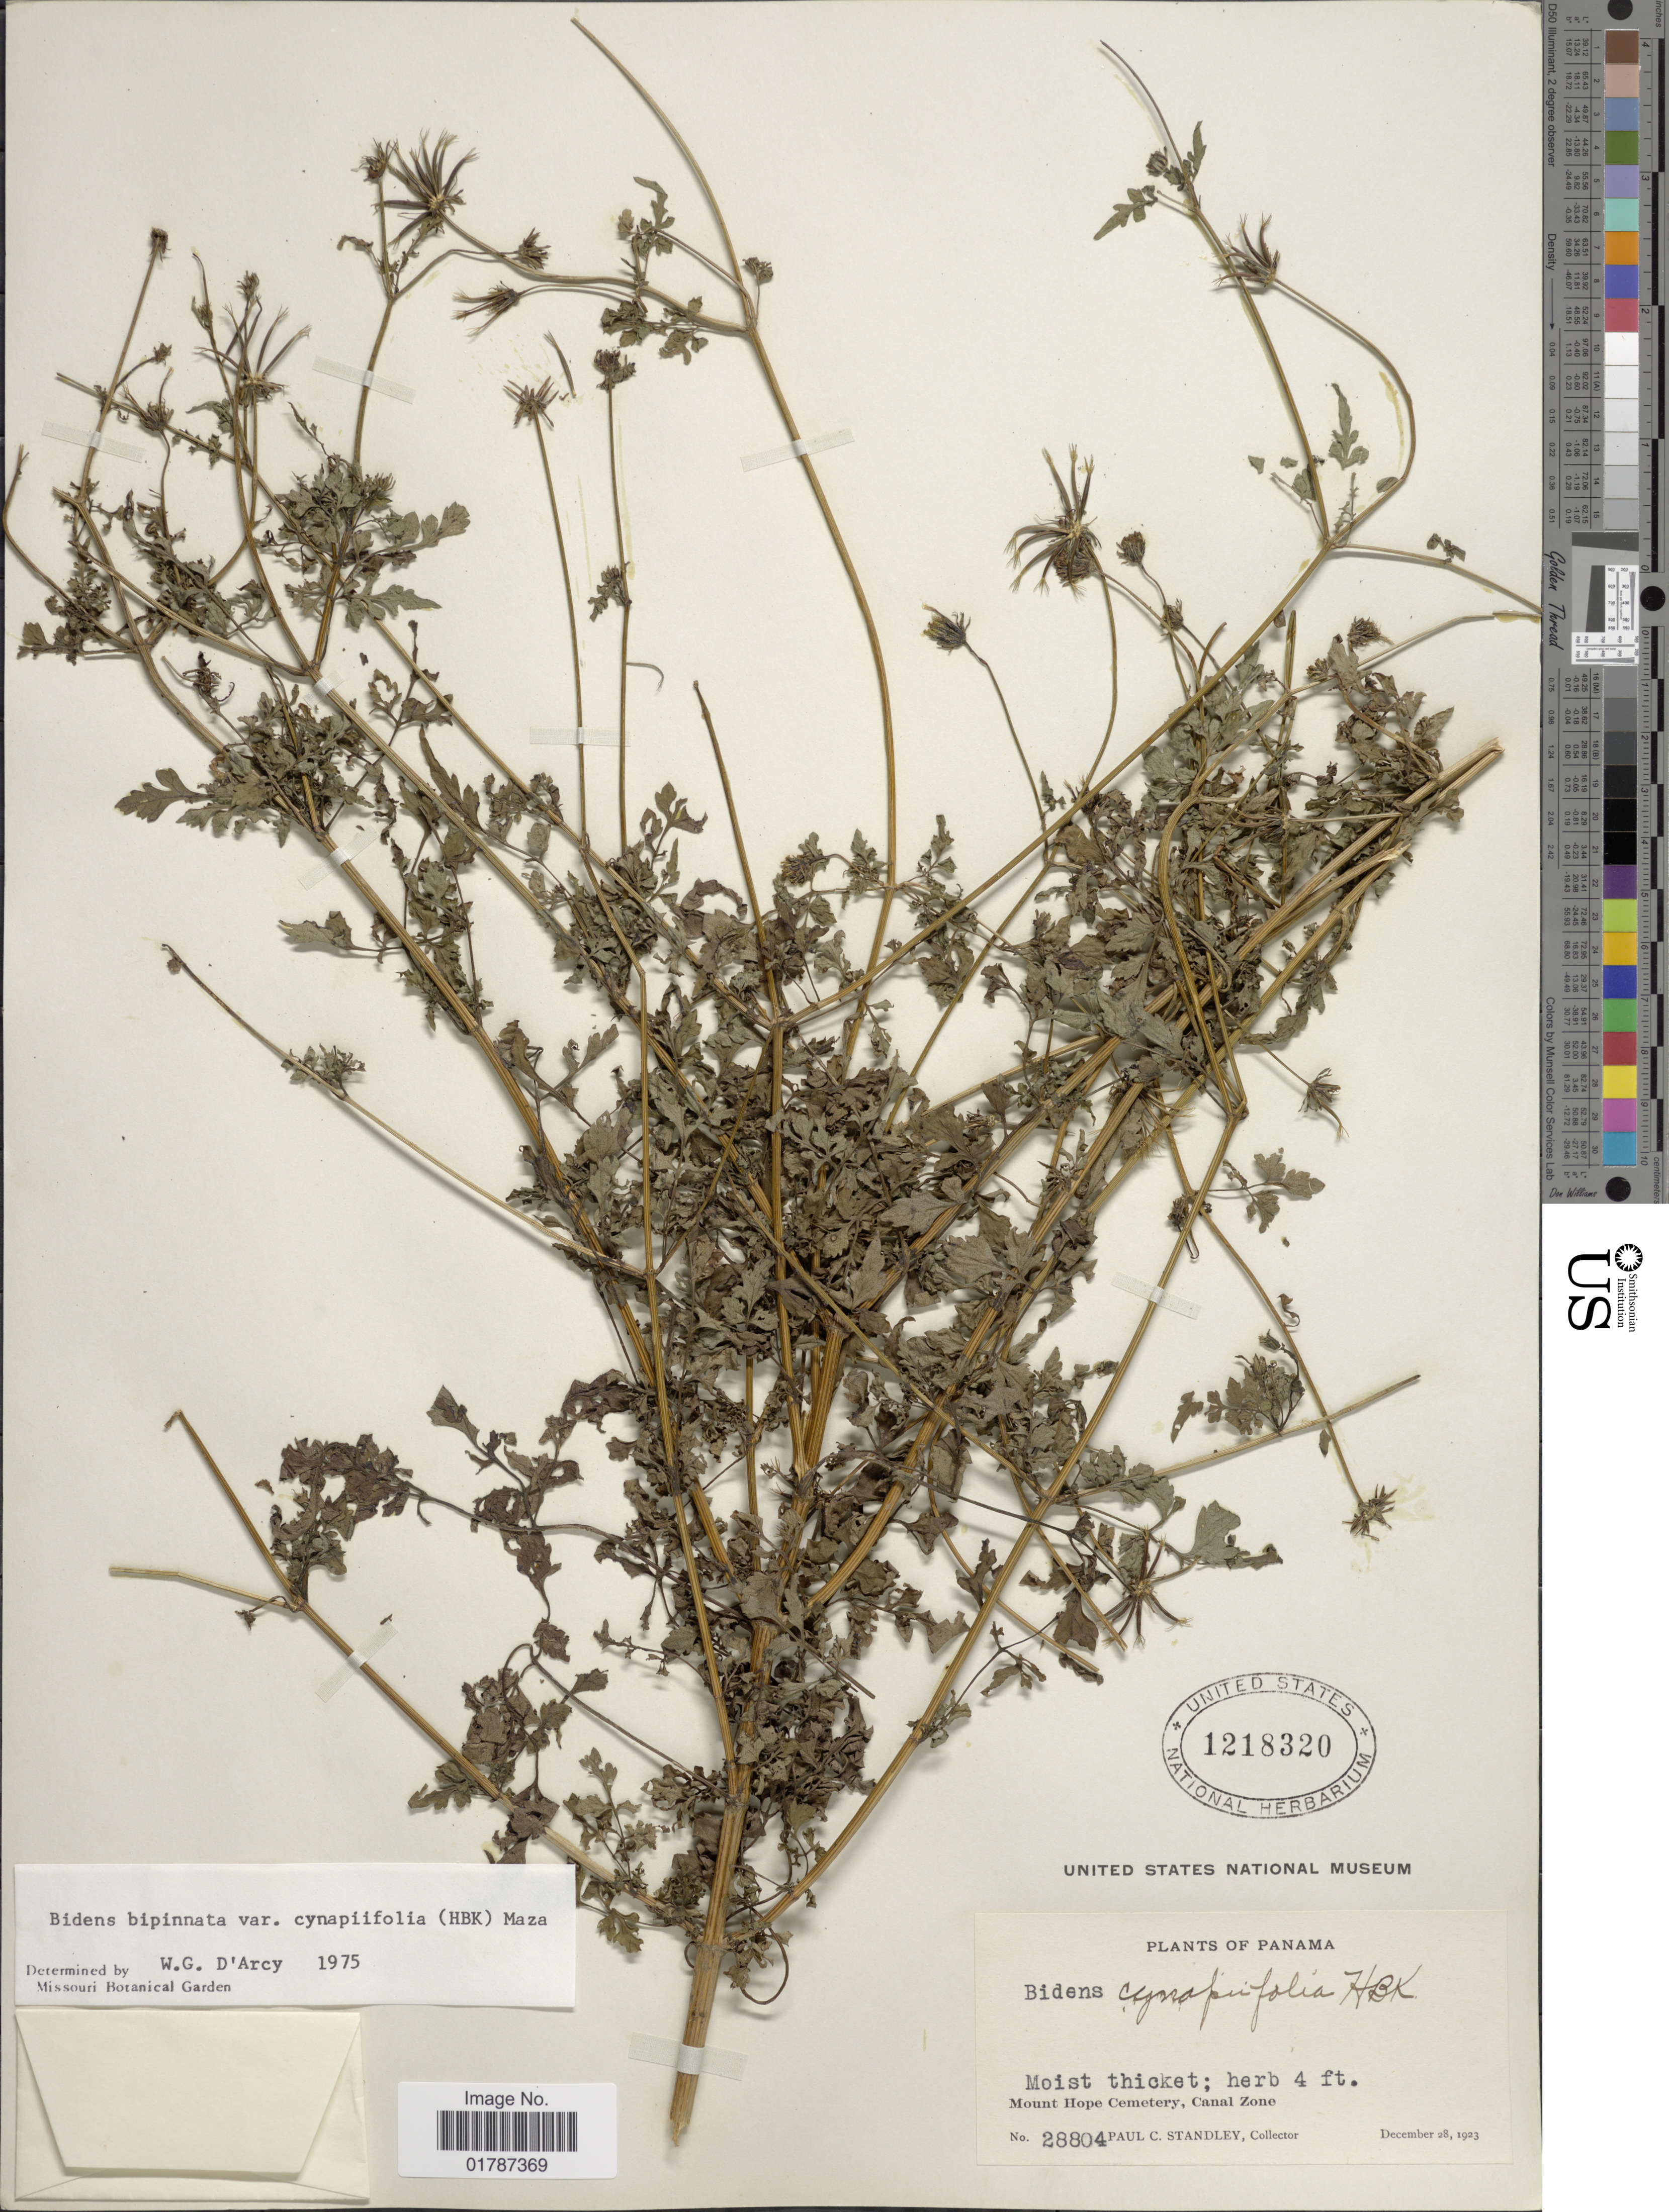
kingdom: Plantae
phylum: Tracheophyta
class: Magnoliopsida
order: Asterales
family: Asteraceae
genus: Bidens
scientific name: Bidens cynapifolia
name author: Kunth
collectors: P. C. Standley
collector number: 28804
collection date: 1923-12-28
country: Panama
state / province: Colón / Panamá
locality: Mount Hope Cemetery, Canal Zone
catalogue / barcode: US 1218320